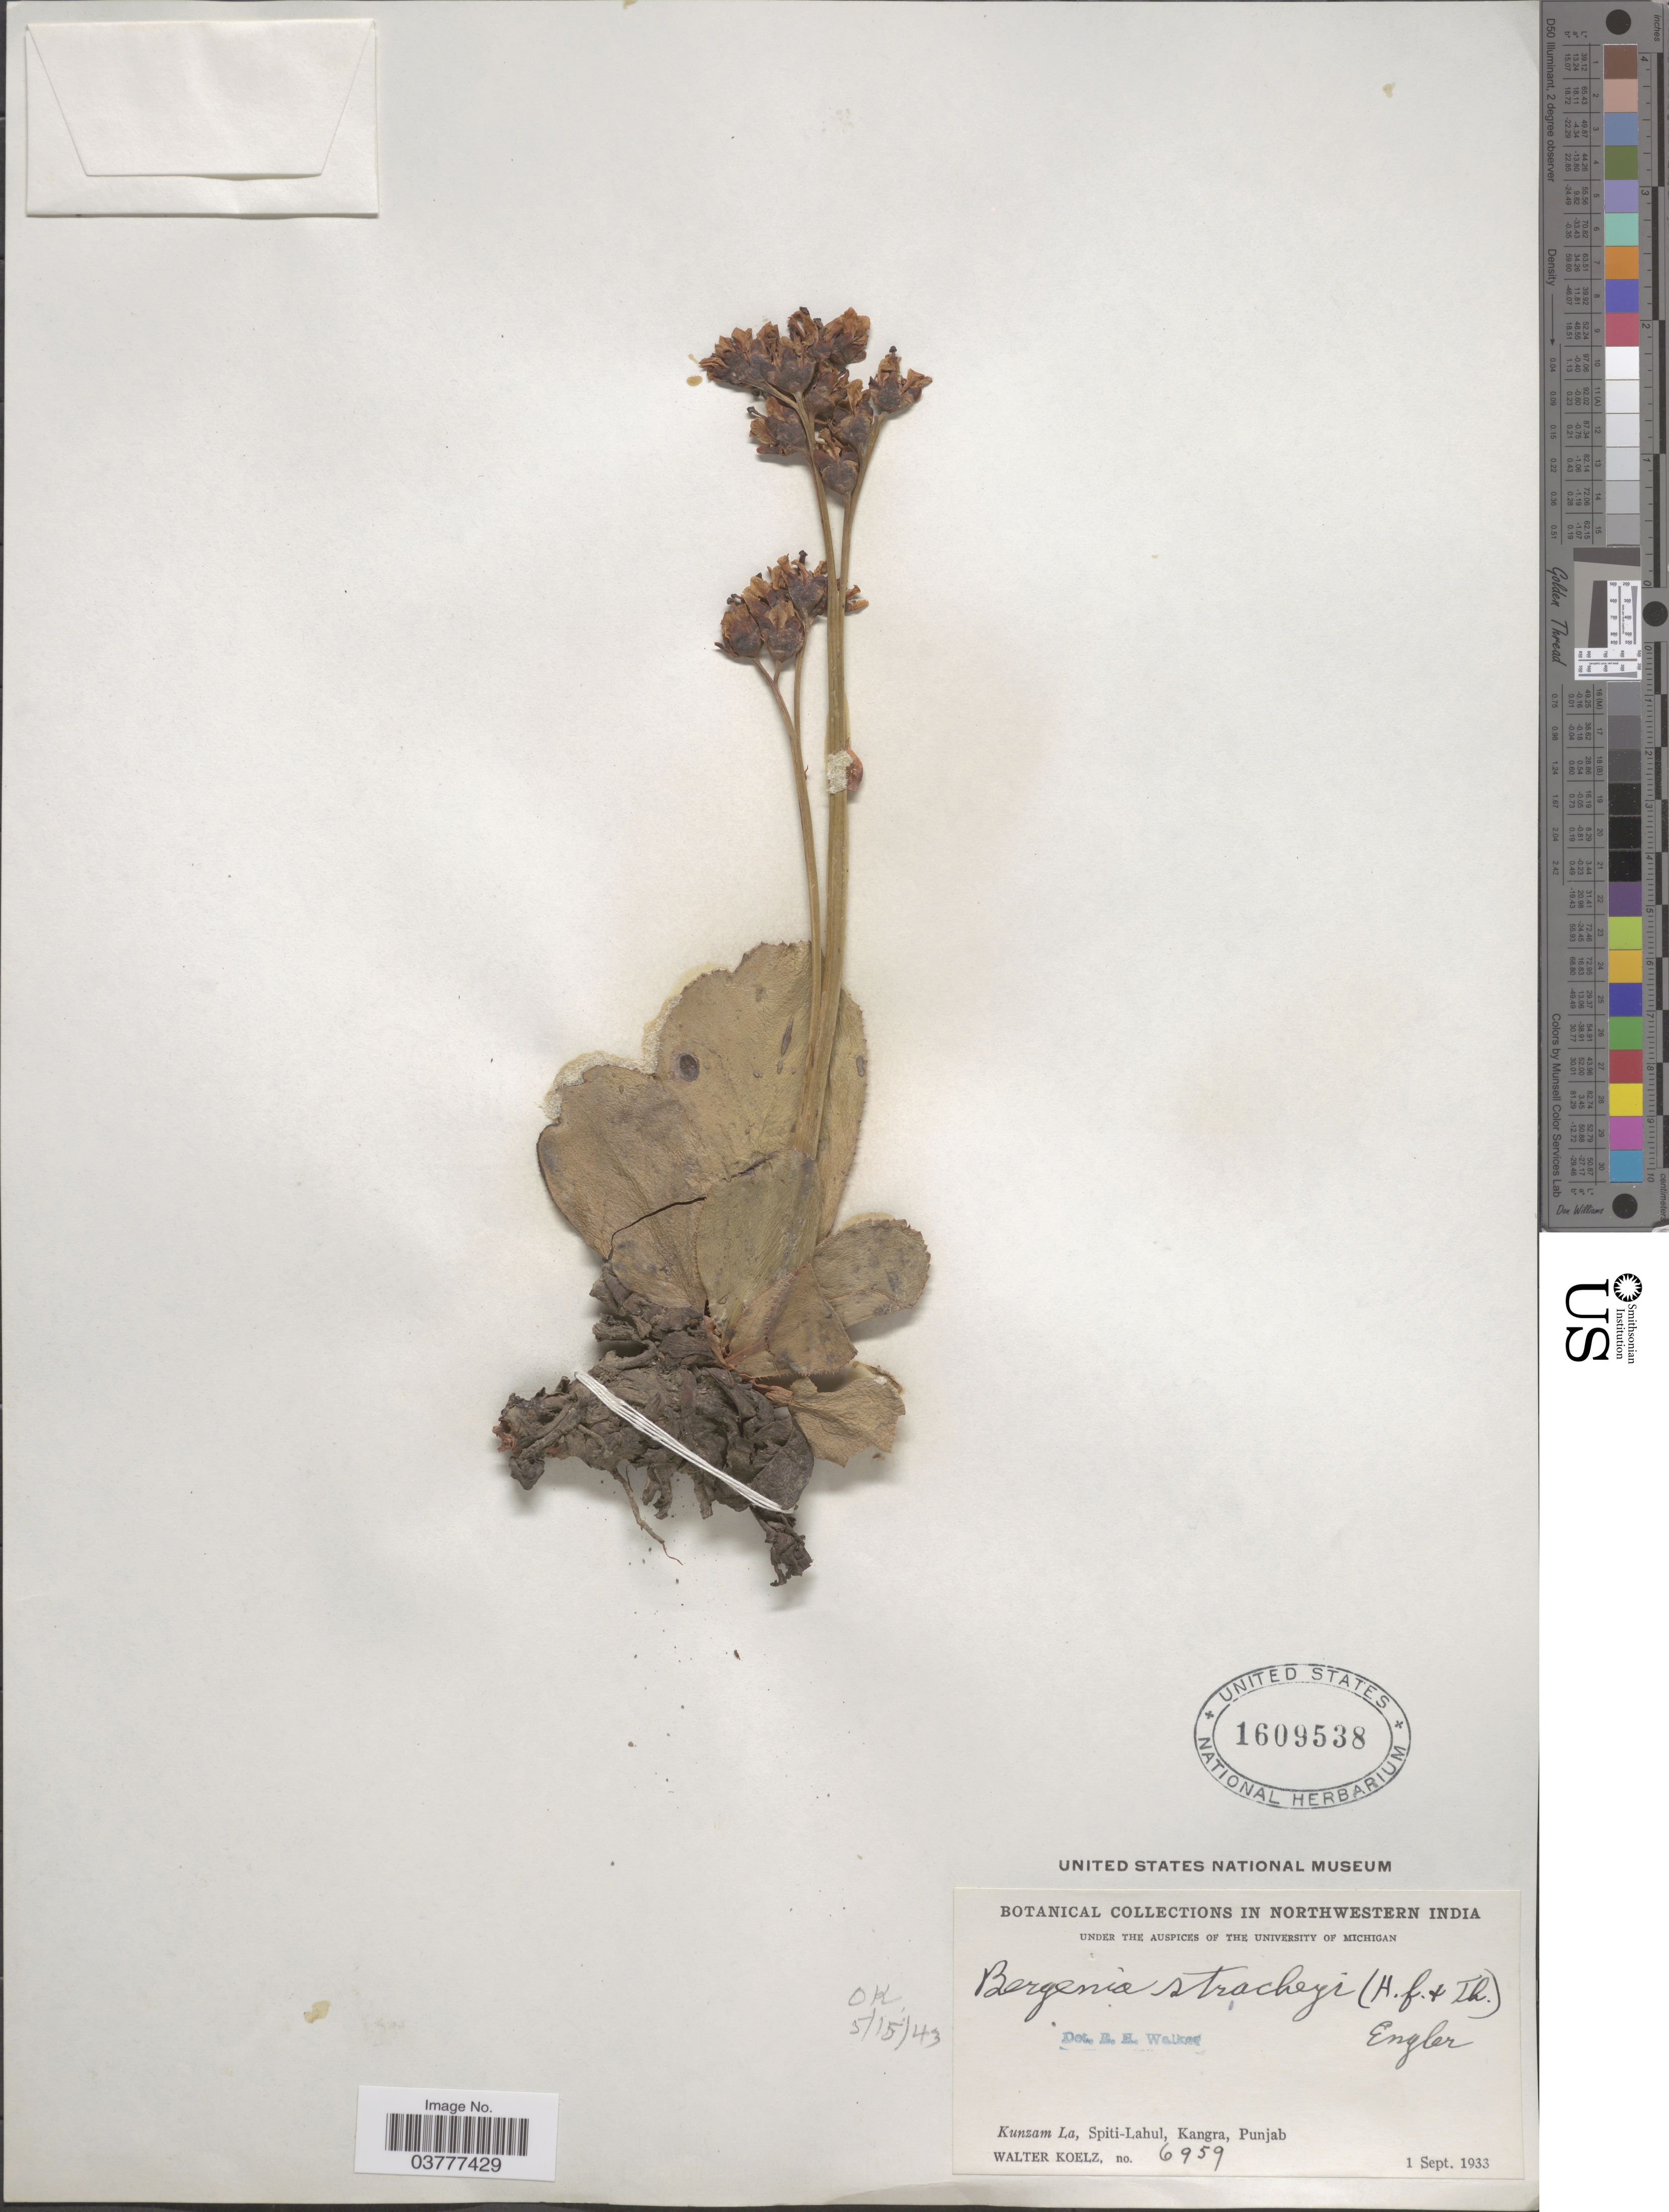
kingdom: Plantae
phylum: Tracheophyta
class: Magnoliopsida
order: Saxifragales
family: Saxifragaceae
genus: Bergenia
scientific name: Bergenia stracheyi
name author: (Hook. f. & Thomson) Engl.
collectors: W. N. Koelz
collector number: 6959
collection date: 1933-09-01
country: India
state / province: Punjab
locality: Northwestern India. Kunzam La, Spiti-Lahul, Kangra.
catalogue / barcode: US 1609538